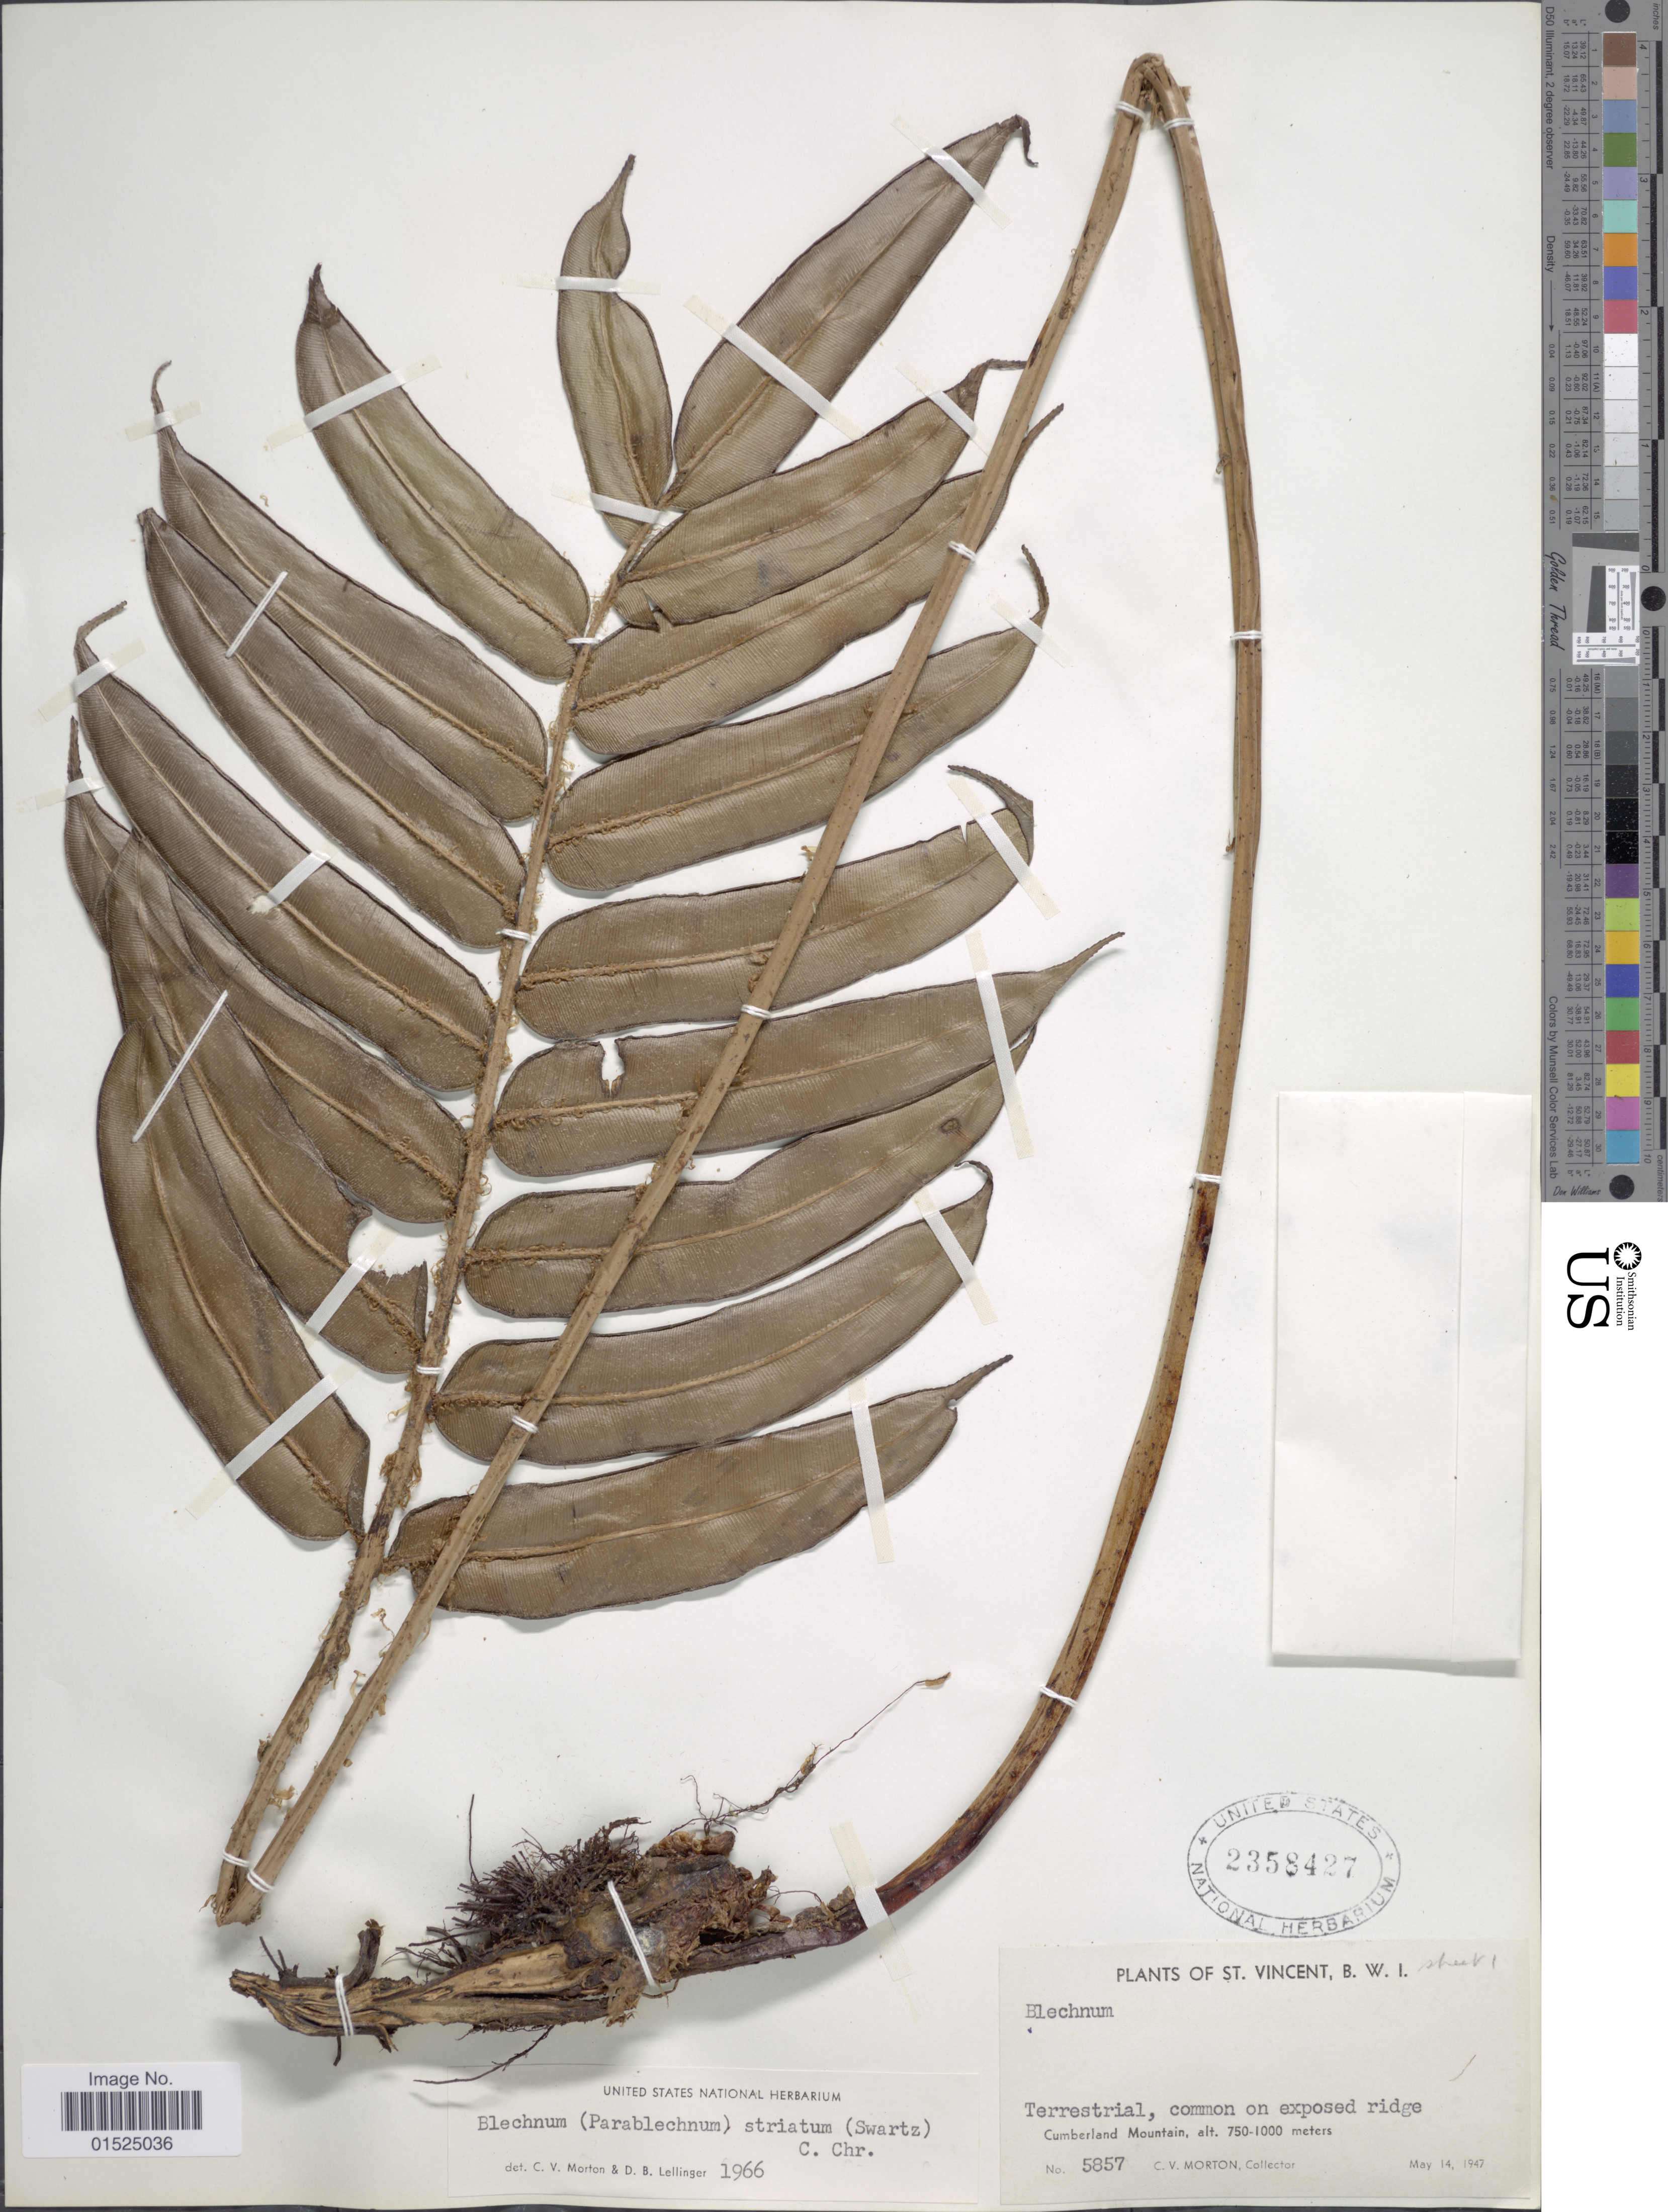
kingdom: Plantae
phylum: Tracheophyta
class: Polypodiopsida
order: Polypodiales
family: Blechnaceae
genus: Blechnum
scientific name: Blechnum ryanii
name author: Hieron.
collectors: C. V. Morton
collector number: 5857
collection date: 1947-05-14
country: St. Vincent - Grenadines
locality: Cumberland Mountain. St. Vincent, B. W. I.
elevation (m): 750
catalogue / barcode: US 2358427